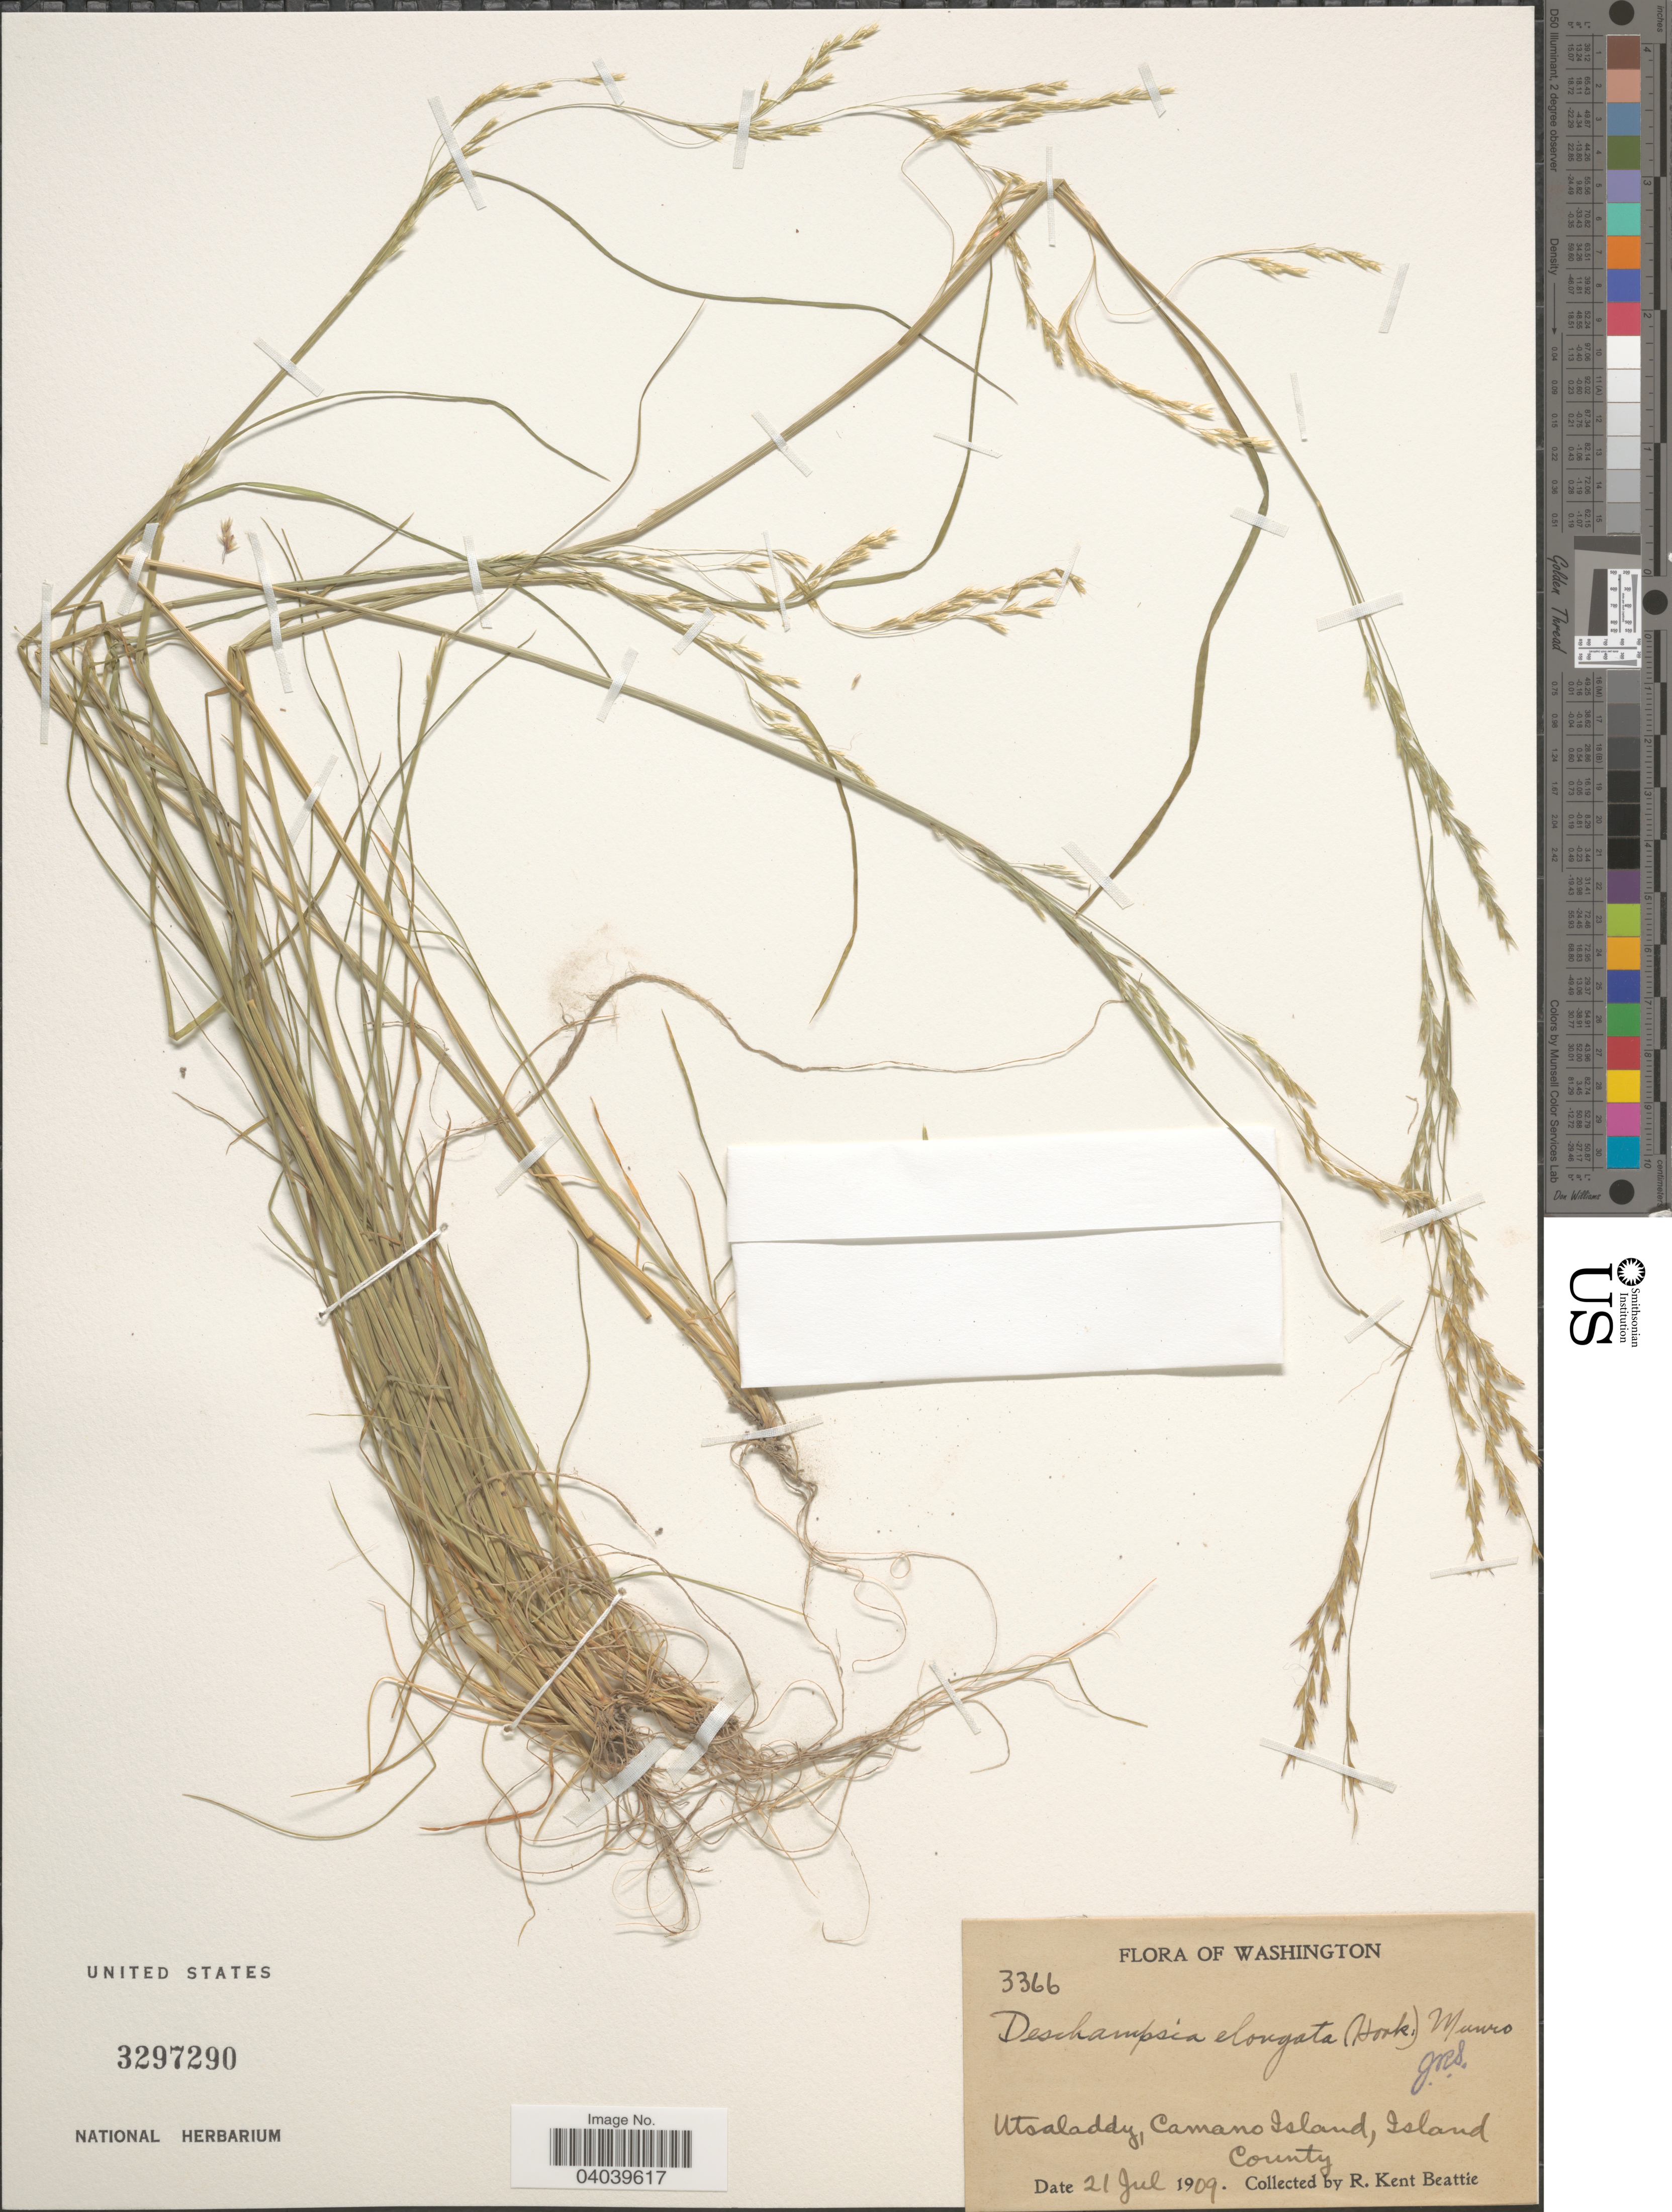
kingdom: Plantae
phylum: Tracheophyta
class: Liliopsida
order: Poales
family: Poaceae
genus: Deschampsia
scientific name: Deschampsia elongata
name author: (Hook.) Munro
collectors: R. K. Beattie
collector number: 3366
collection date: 1909-07-21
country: United States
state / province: Washington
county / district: Island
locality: Utsaladdy, Camano Island, Island County.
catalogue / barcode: US 3297290